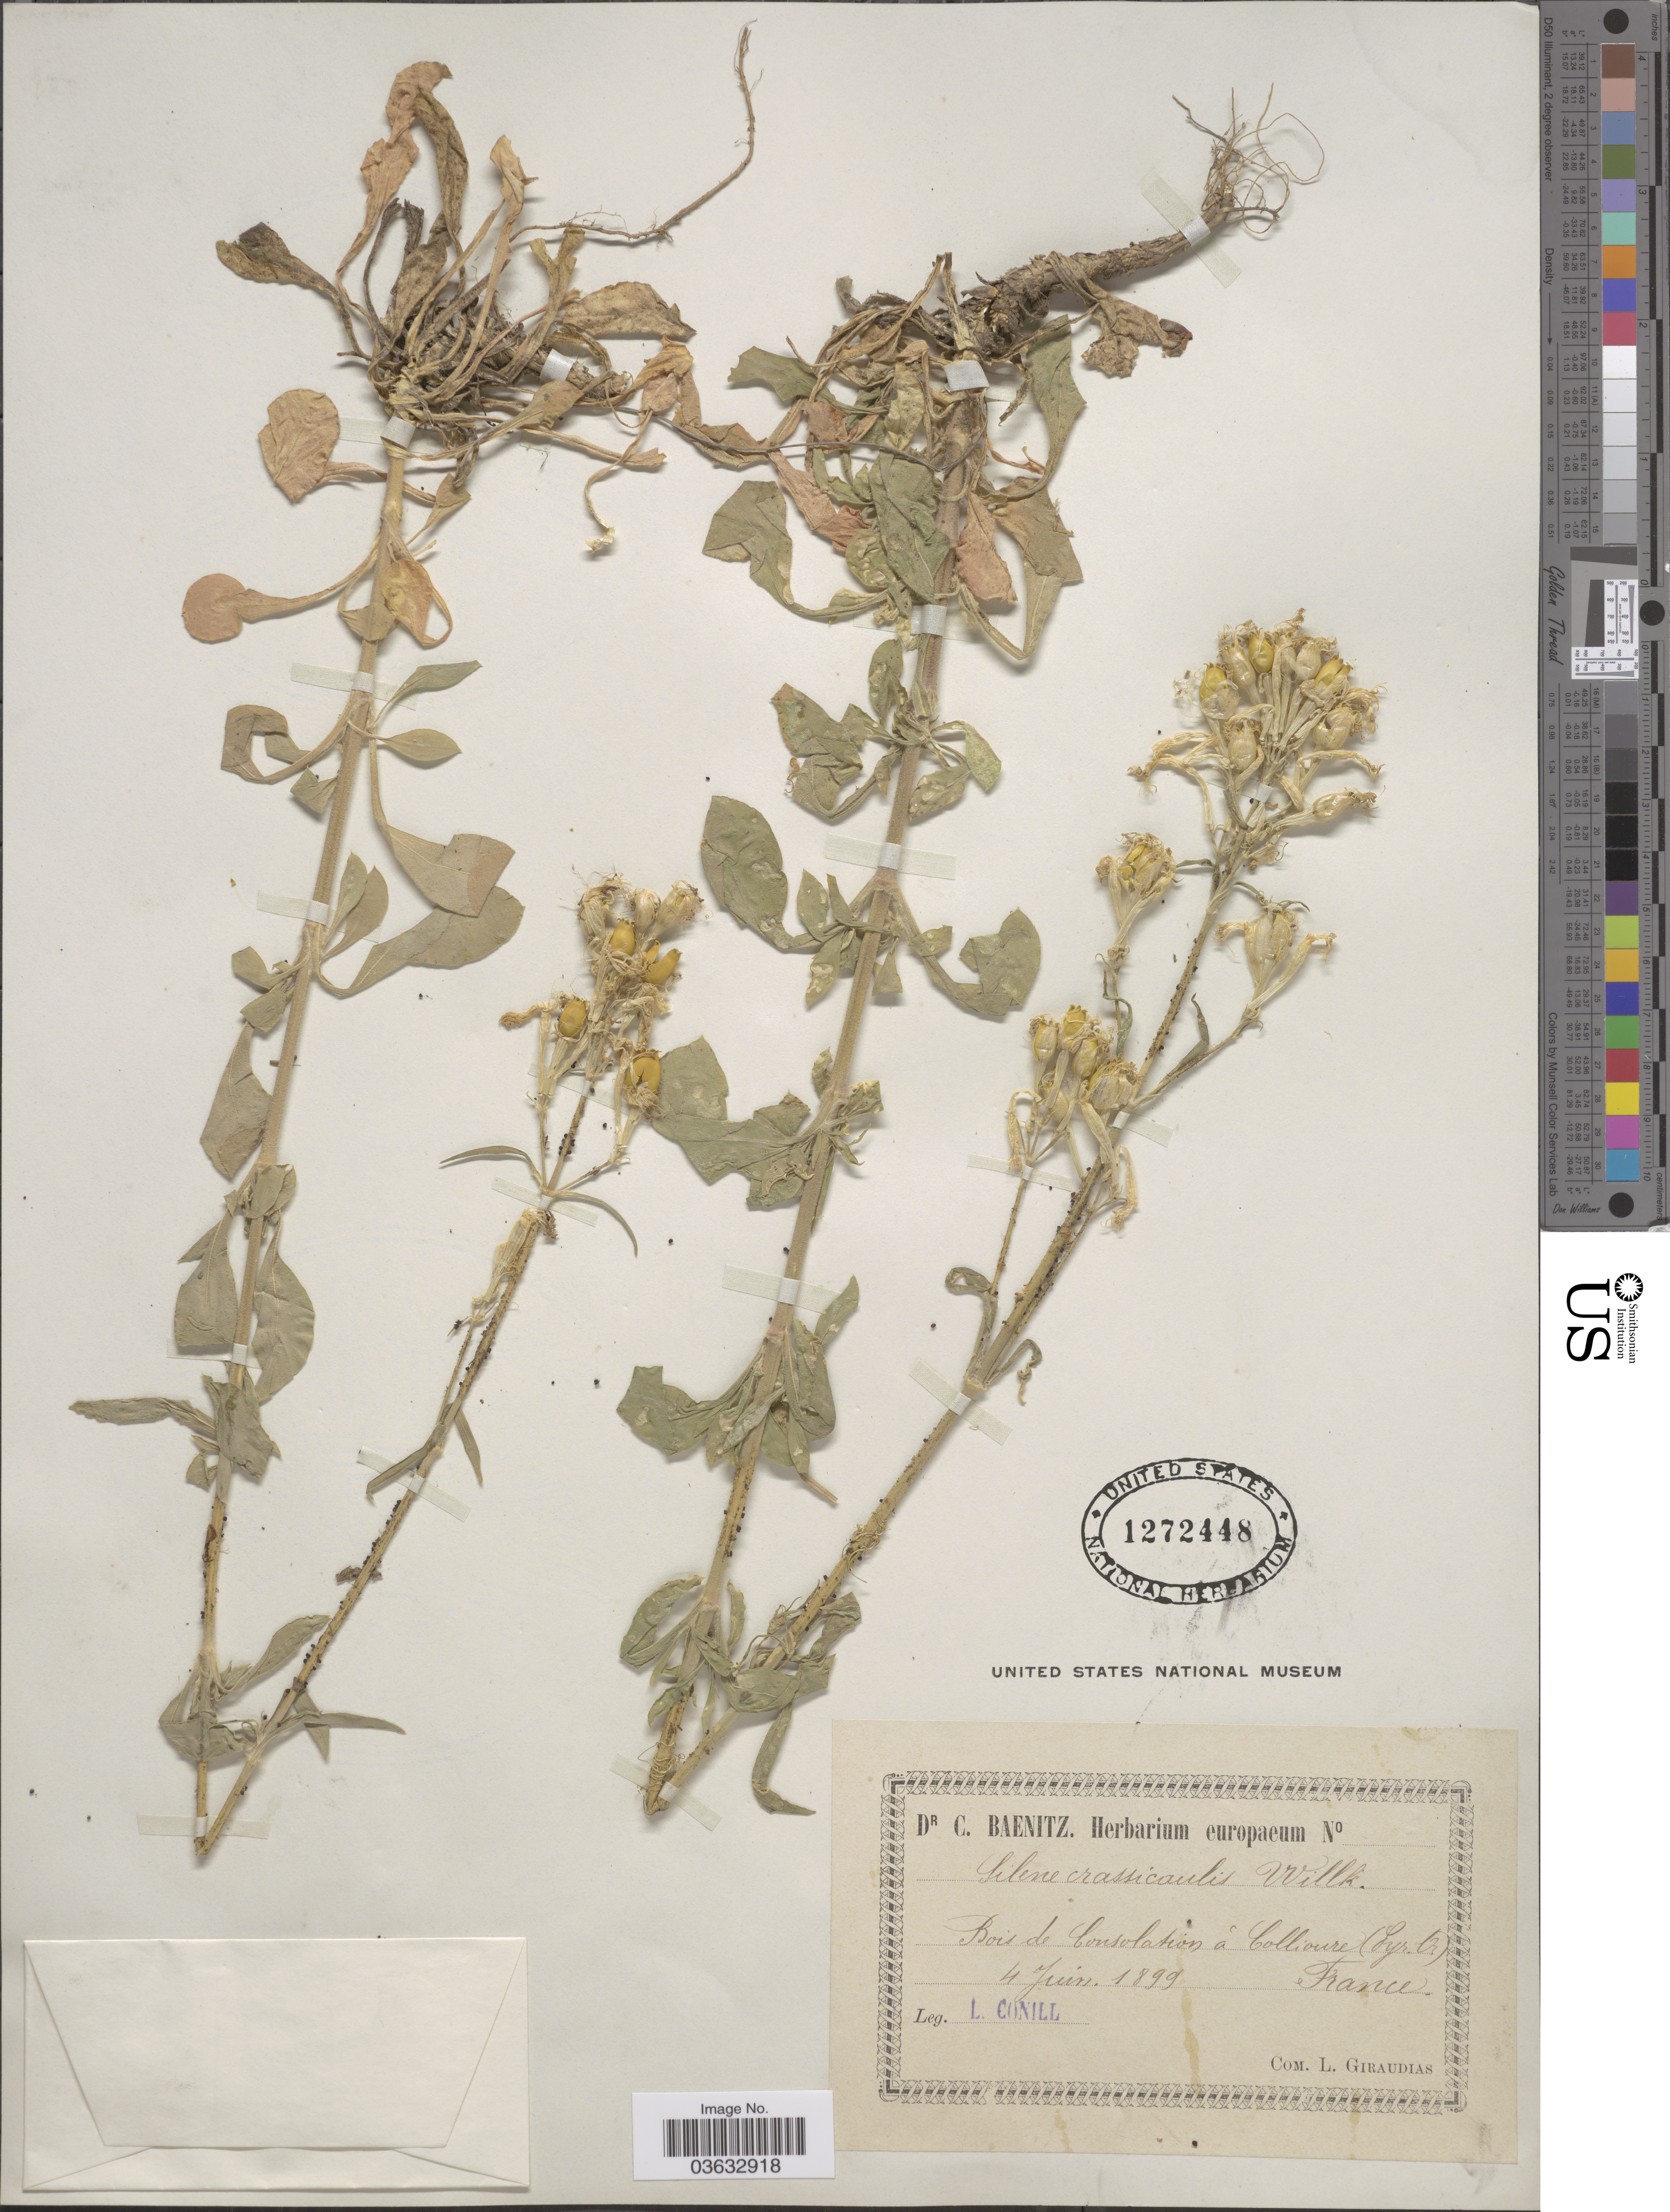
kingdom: Plantae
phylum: Tracheophyta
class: Magnoliopsida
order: Caryophyllales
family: Caryophyllaceae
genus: Silene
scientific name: Silene crassicaulis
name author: Willk. & Costa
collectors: Conill, L.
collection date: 1899-06-04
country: France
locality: Bois de Consolations á Collioure (Pyr. Or).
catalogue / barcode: US 1272448